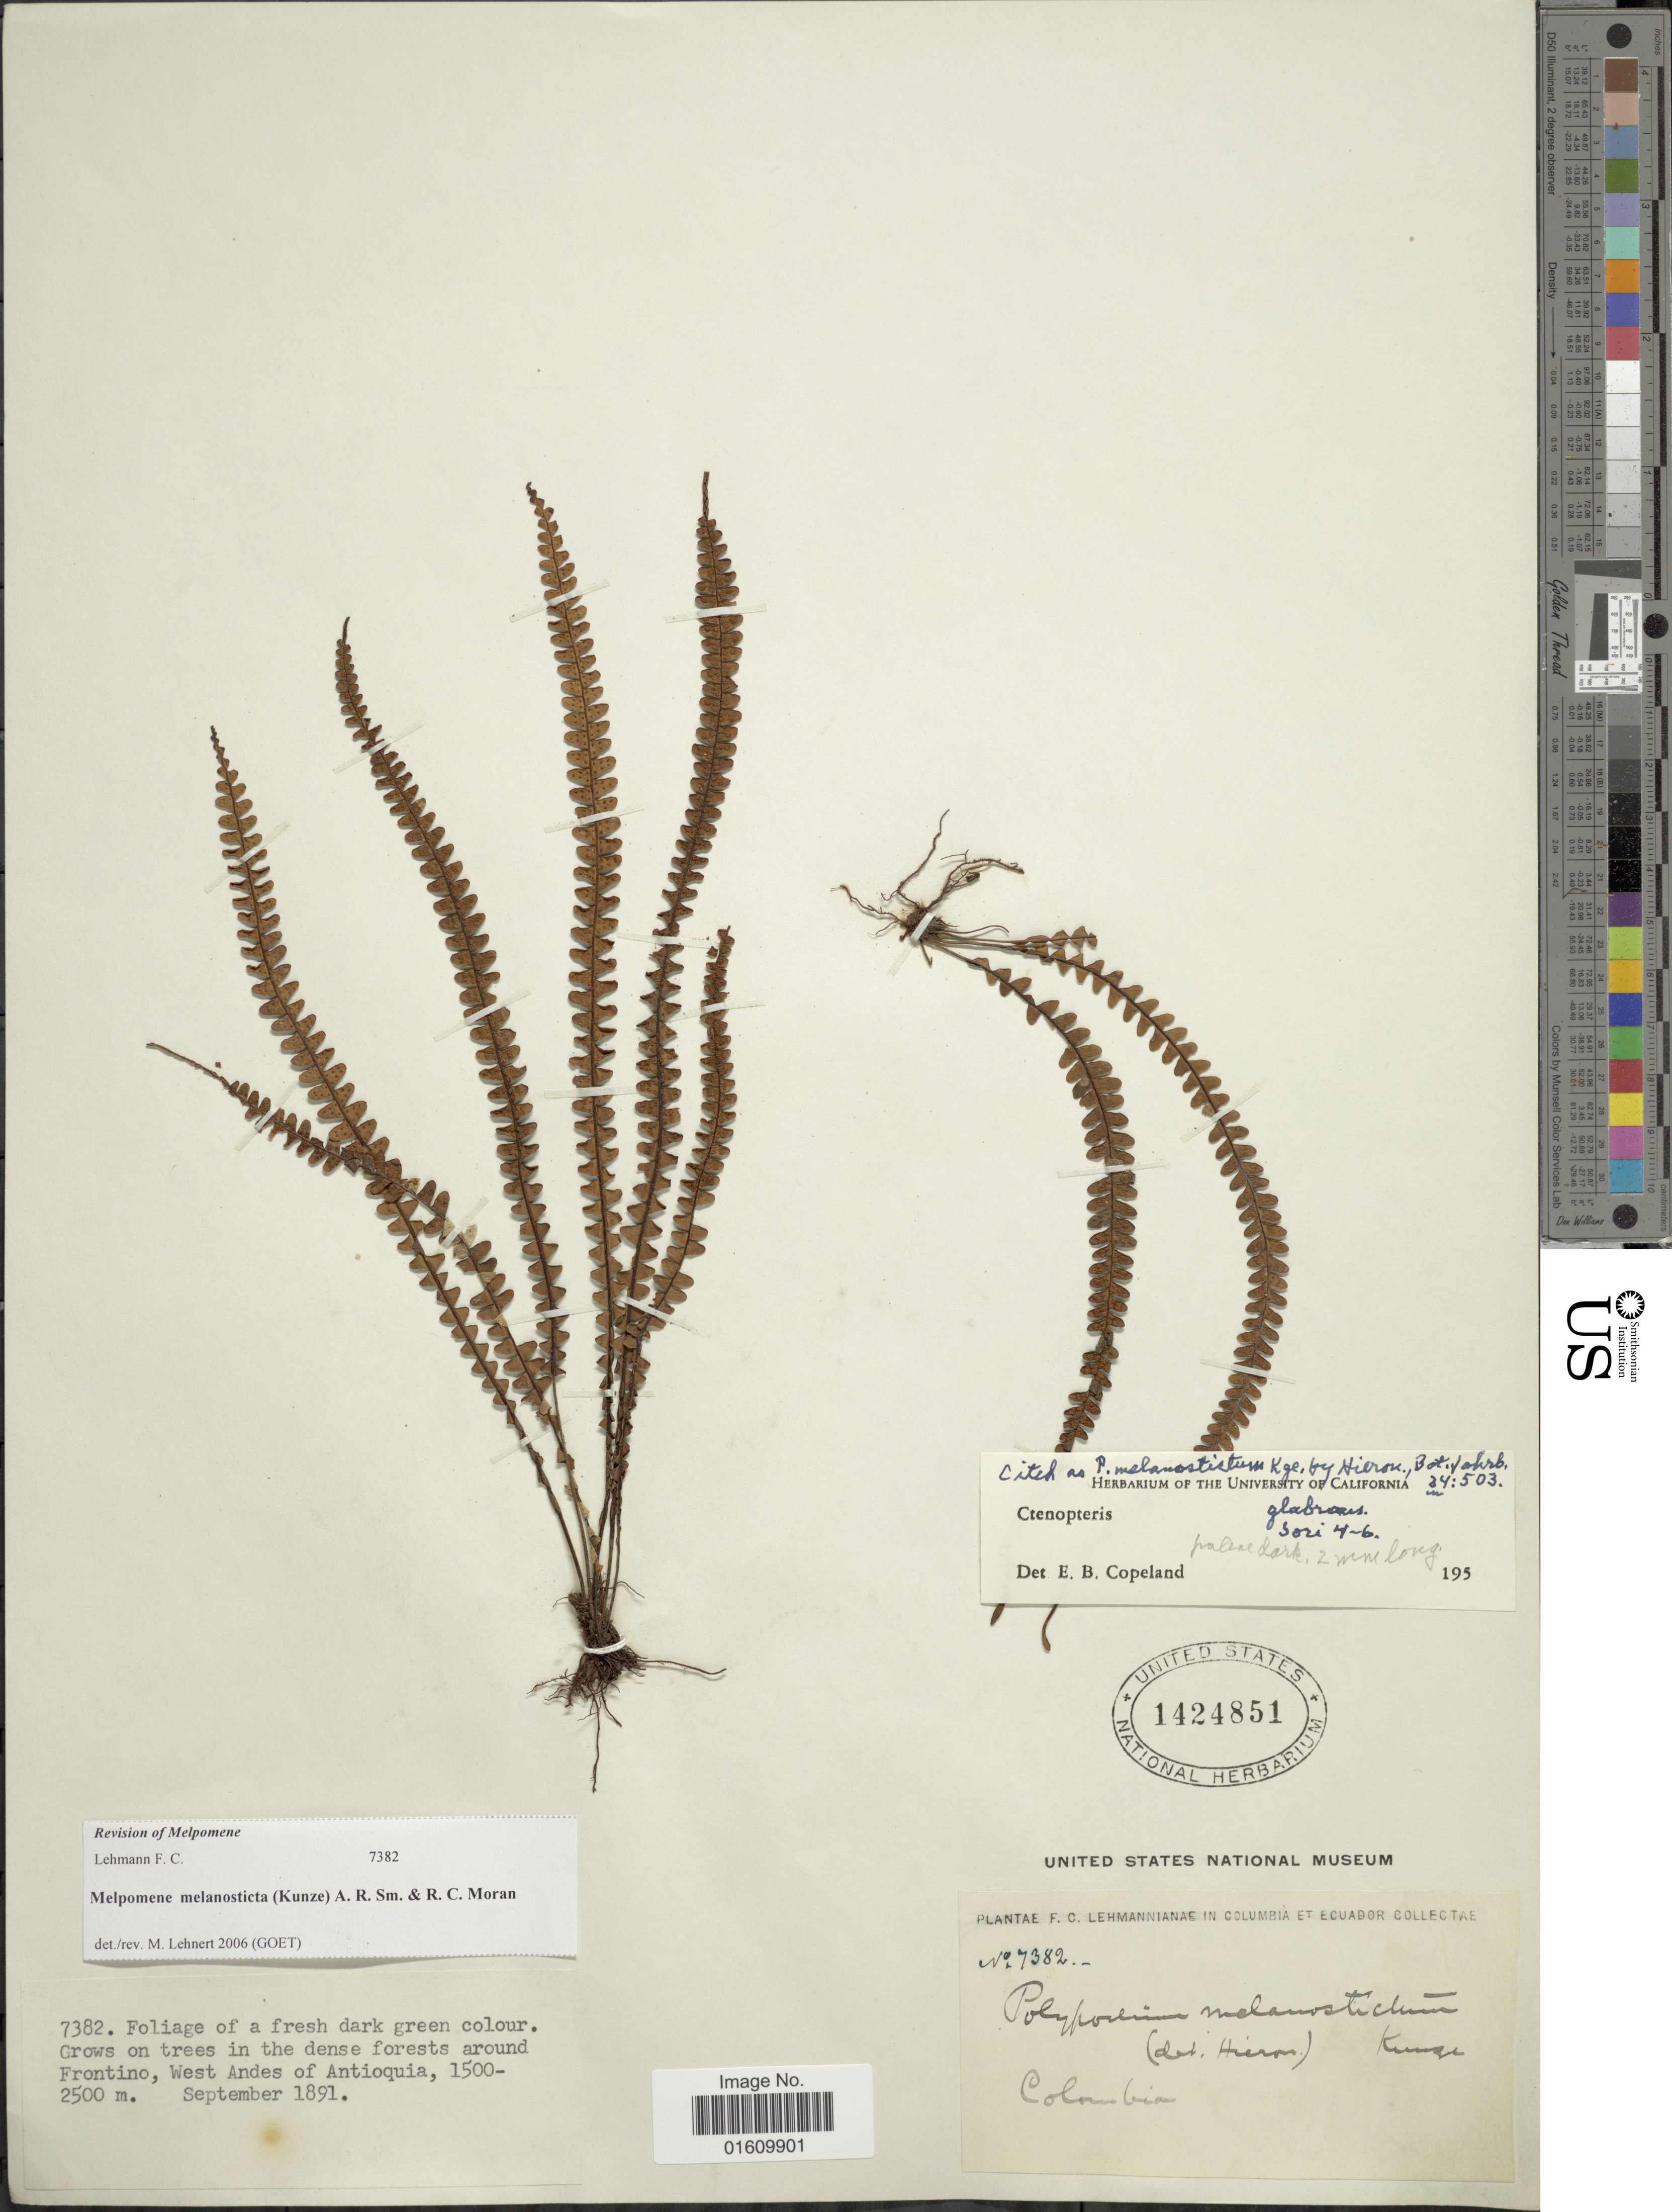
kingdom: Plantae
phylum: Tracheophyta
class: Polypodiopsida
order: Polypodiales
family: Polypodiaceae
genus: Melpomene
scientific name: Melpomene melanosticta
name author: (Kunze) A.R. Sm. & R.C. Moran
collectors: F. C. Lehmann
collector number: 7382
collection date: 1891-09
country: Colombia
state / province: Antioquia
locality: Growns on trees in the dense forests around Frontino, West Andes of Antioquia.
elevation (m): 1500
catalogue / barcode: US 1424851